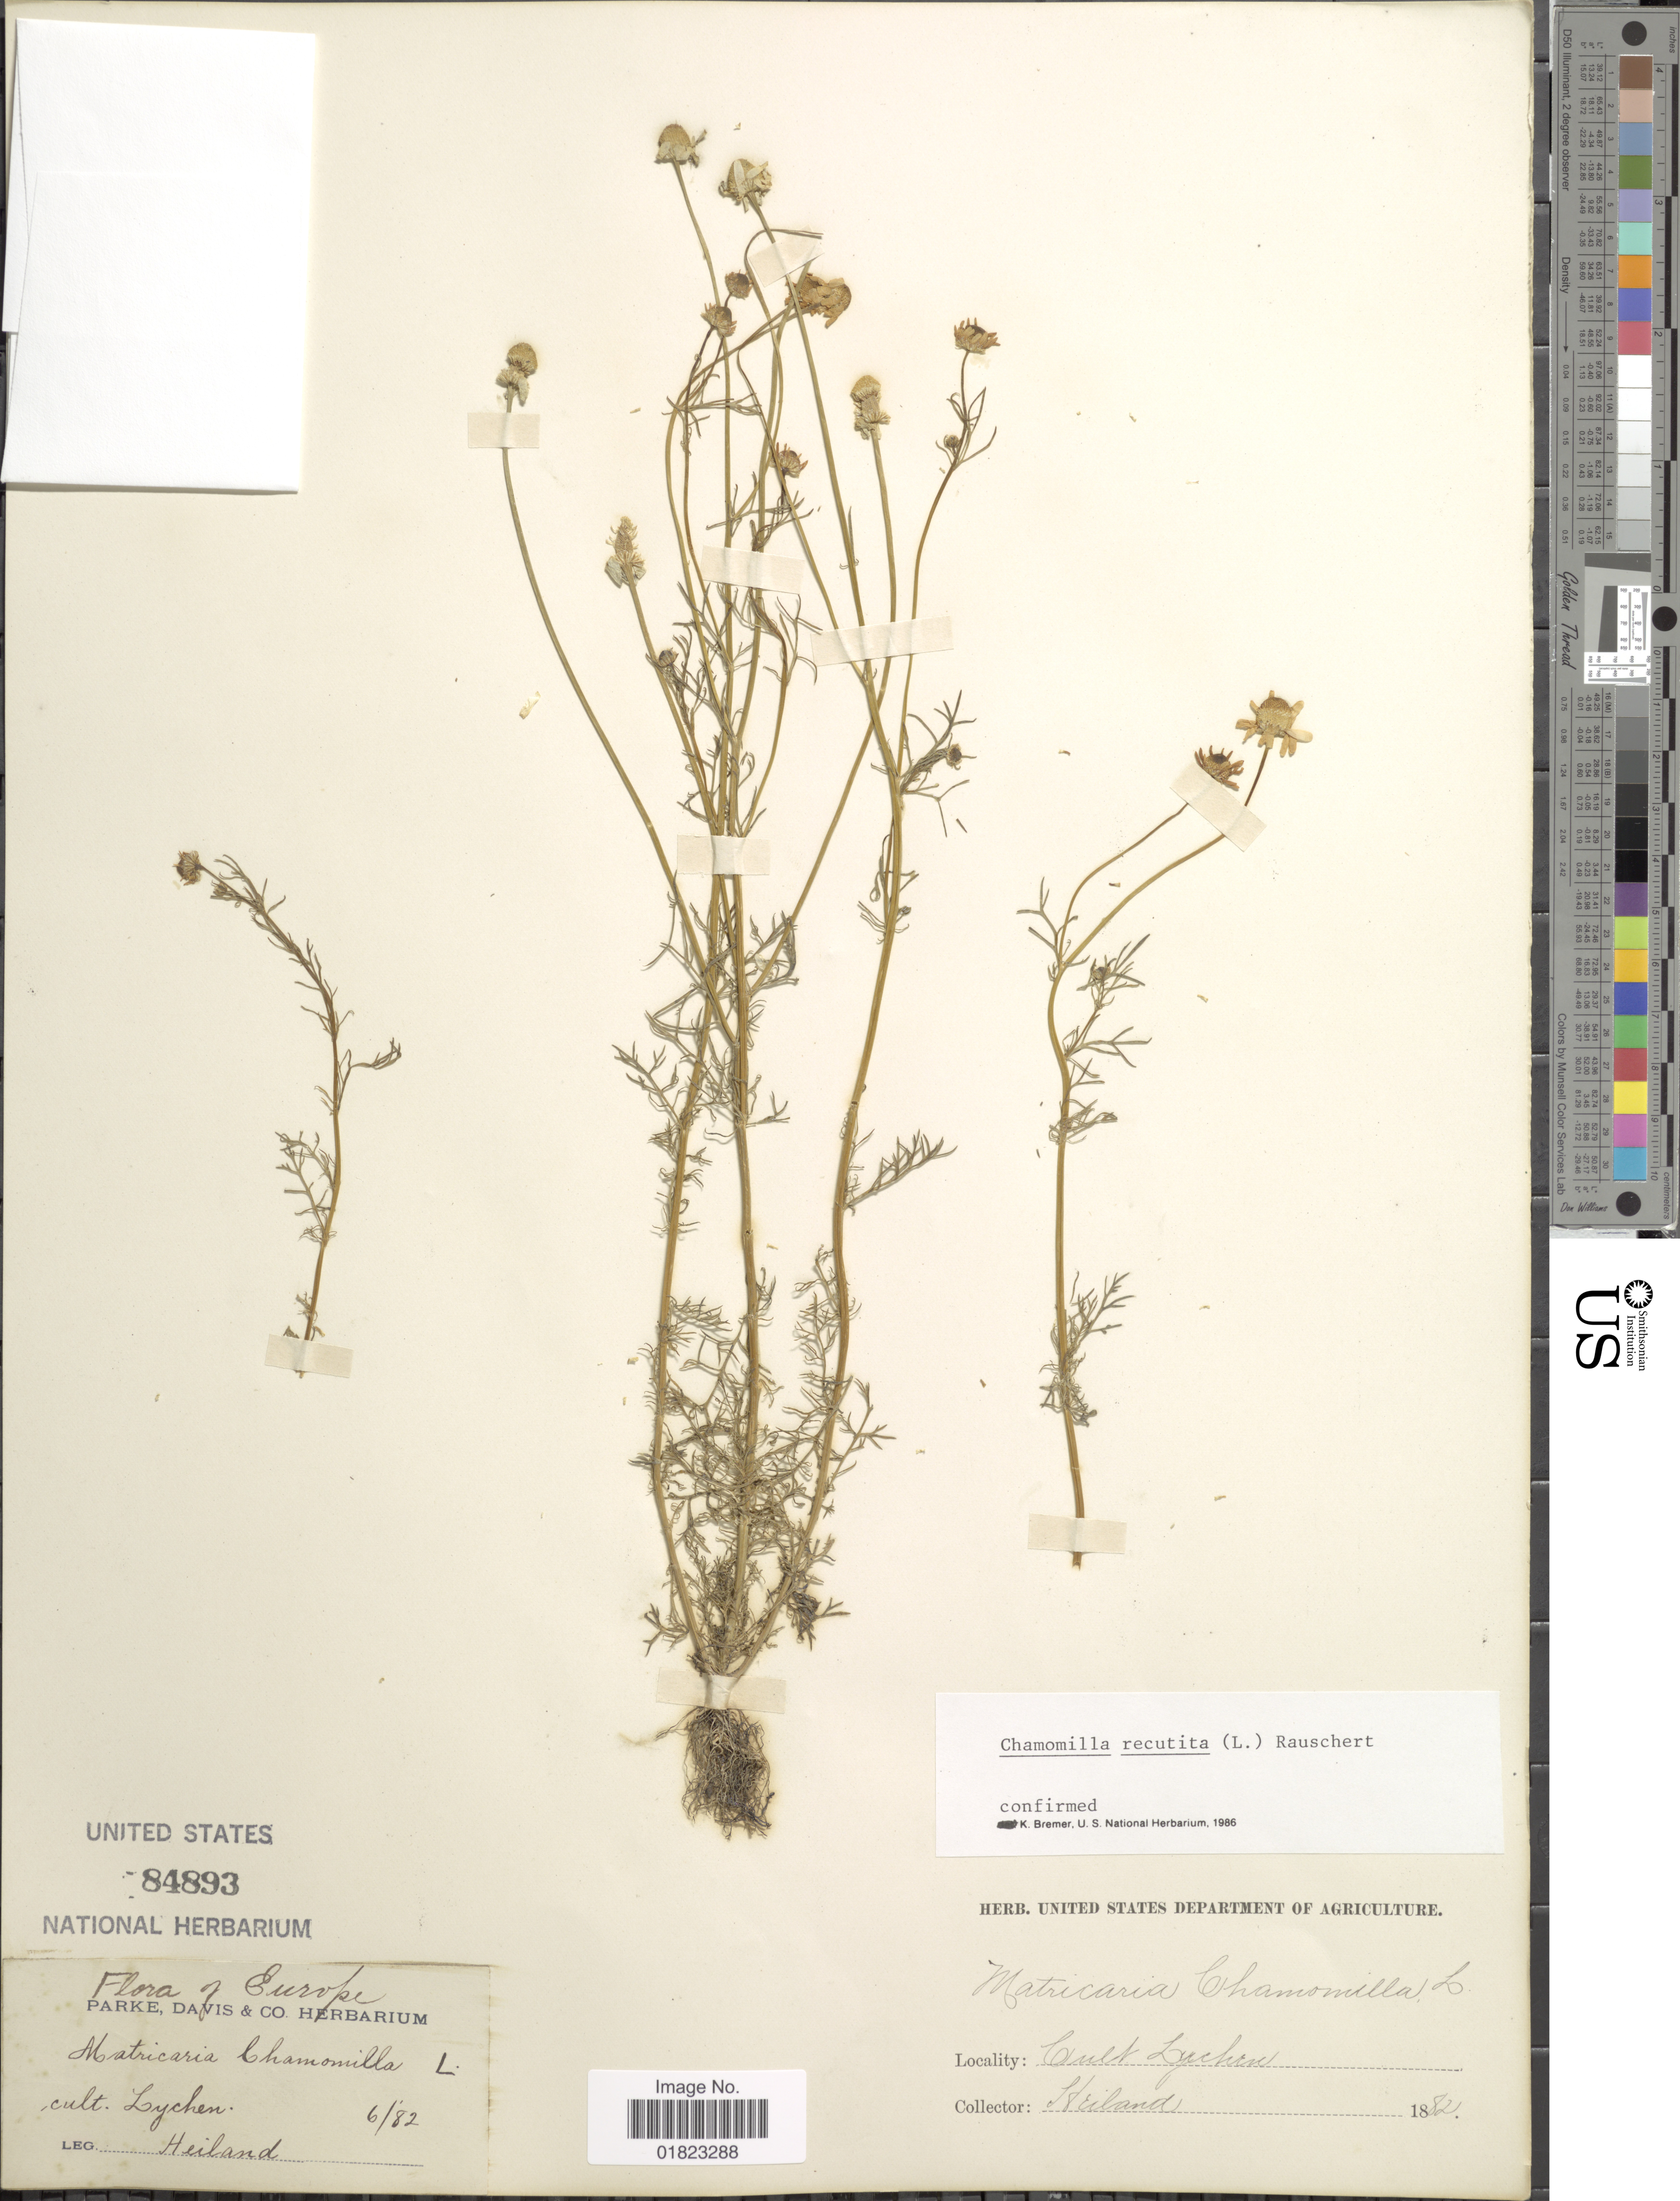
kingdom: Plantae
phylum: Tracheophyta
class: Magnoliopsida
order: Asterales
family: Asteraceae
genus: Matricaria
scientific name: Matricaria recutita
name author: L.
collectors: -. Heiland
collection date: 1882-06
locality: Cult. Lychen. Europe.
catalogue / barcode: US 84893